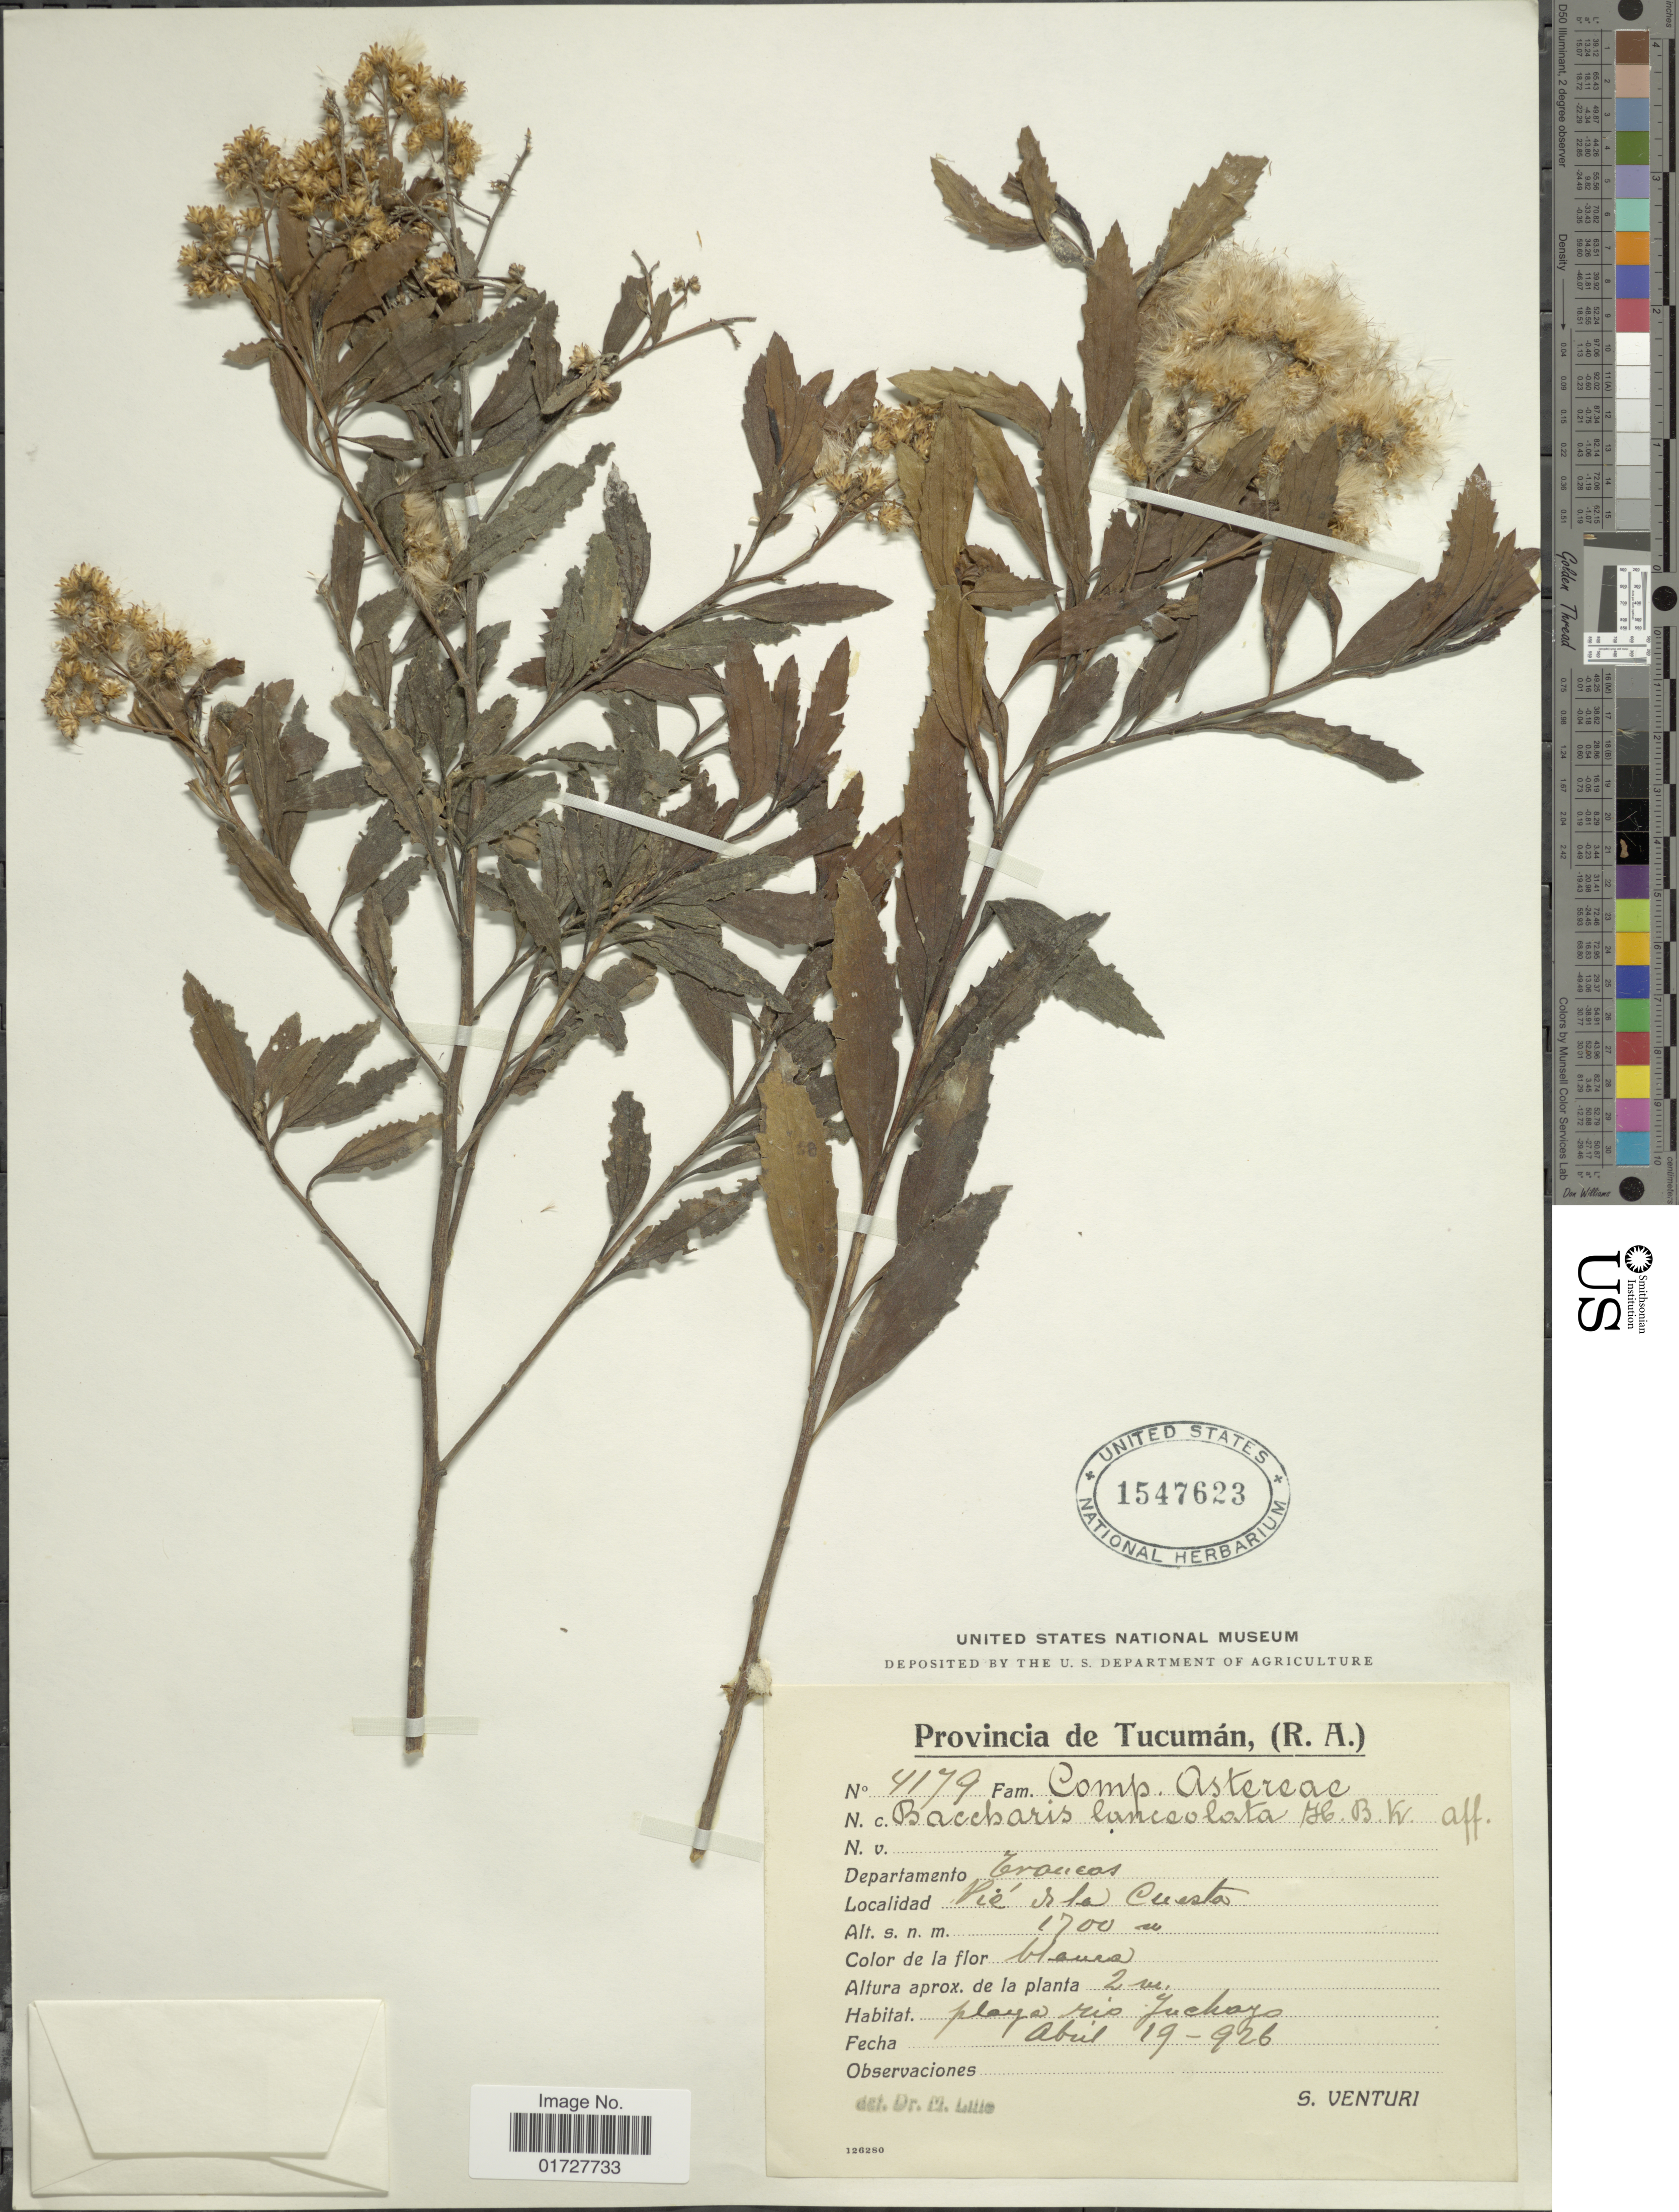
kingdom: Plantae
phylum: Tracheophyta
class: Magnoliopsida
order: Asterales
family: Asteraceae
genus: Baccharis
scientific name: Baccharis salicifolia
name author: (Ruiz & Pav.) Pers.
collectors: S. Venturi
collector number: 4179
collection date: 1926-04-19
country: Argentina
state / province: Tucuman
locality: Departamento Tancas, Pie de la Cuesta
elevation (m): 1700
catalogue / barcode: US 1547623